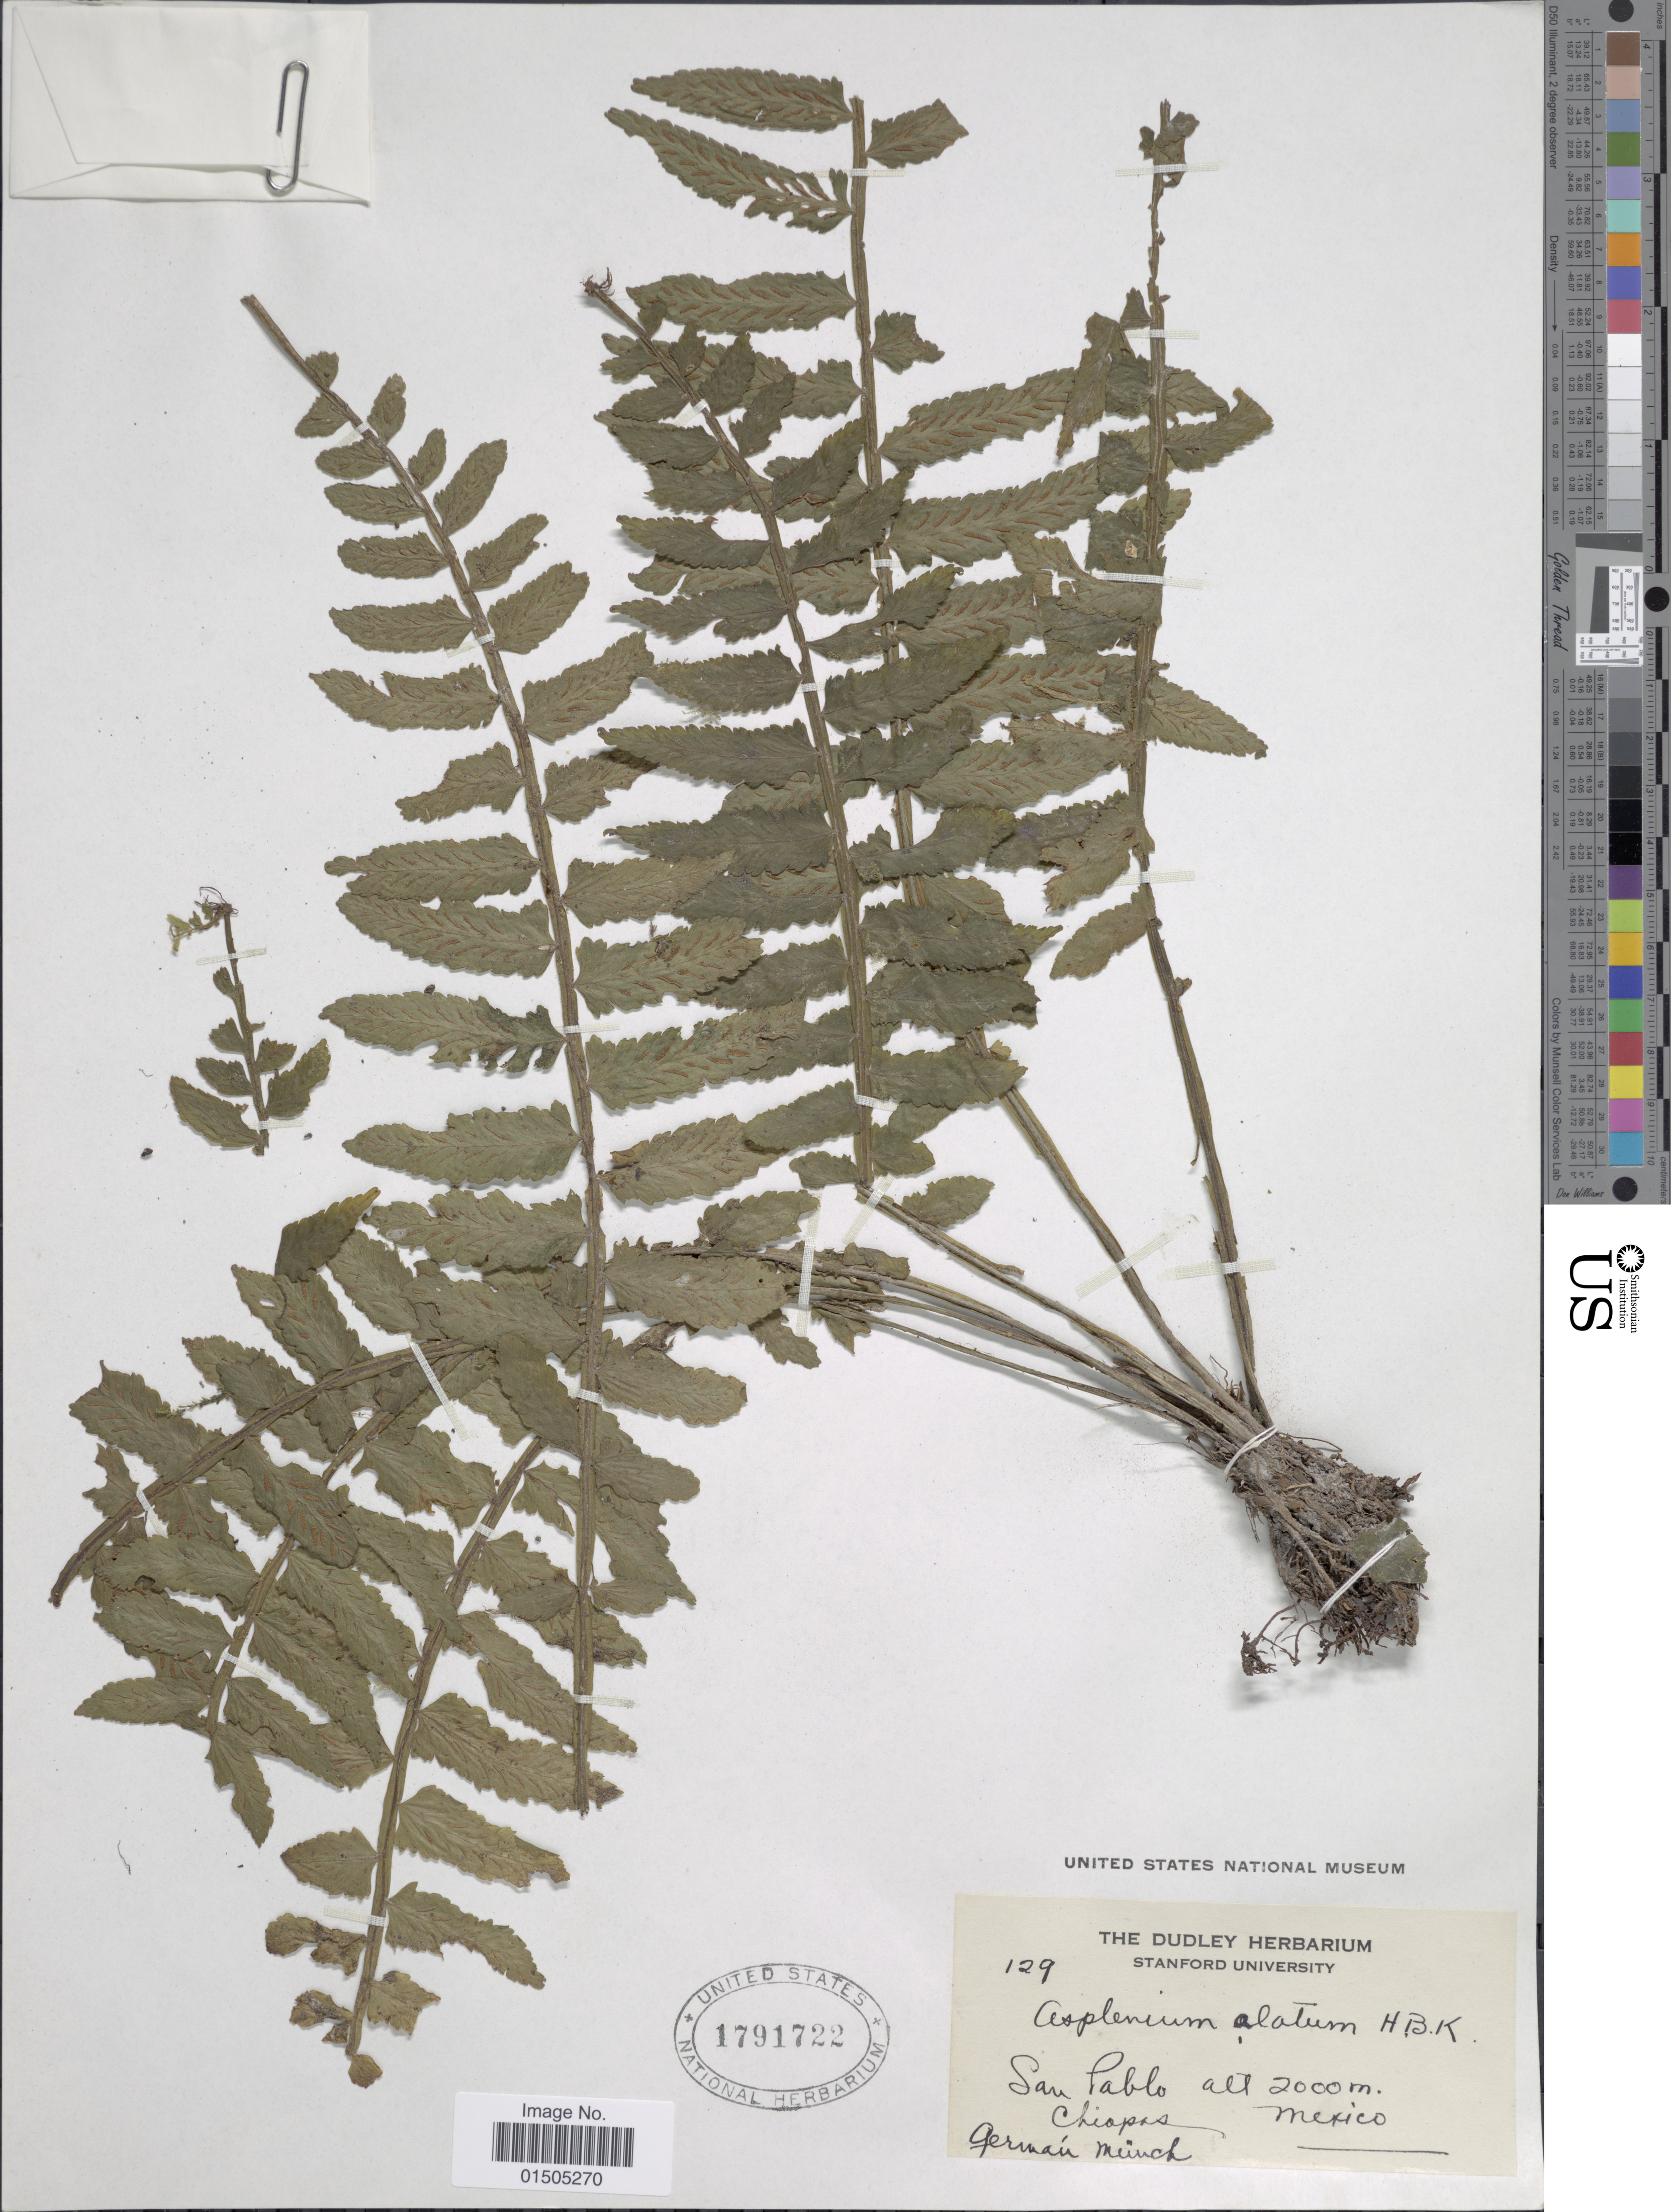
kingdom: Plantae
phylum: Tracheophyta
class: Polypodiopsida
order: Polypodiales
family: Aspleniaceae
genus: Asplenium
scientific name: Asplenium alatum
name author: Humb. & Bonpl. ex Willd.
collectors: G. Munch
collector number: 129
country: Mexico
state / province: Chiapas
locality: San Pablo.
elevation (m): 2000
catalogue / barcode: US 1791722